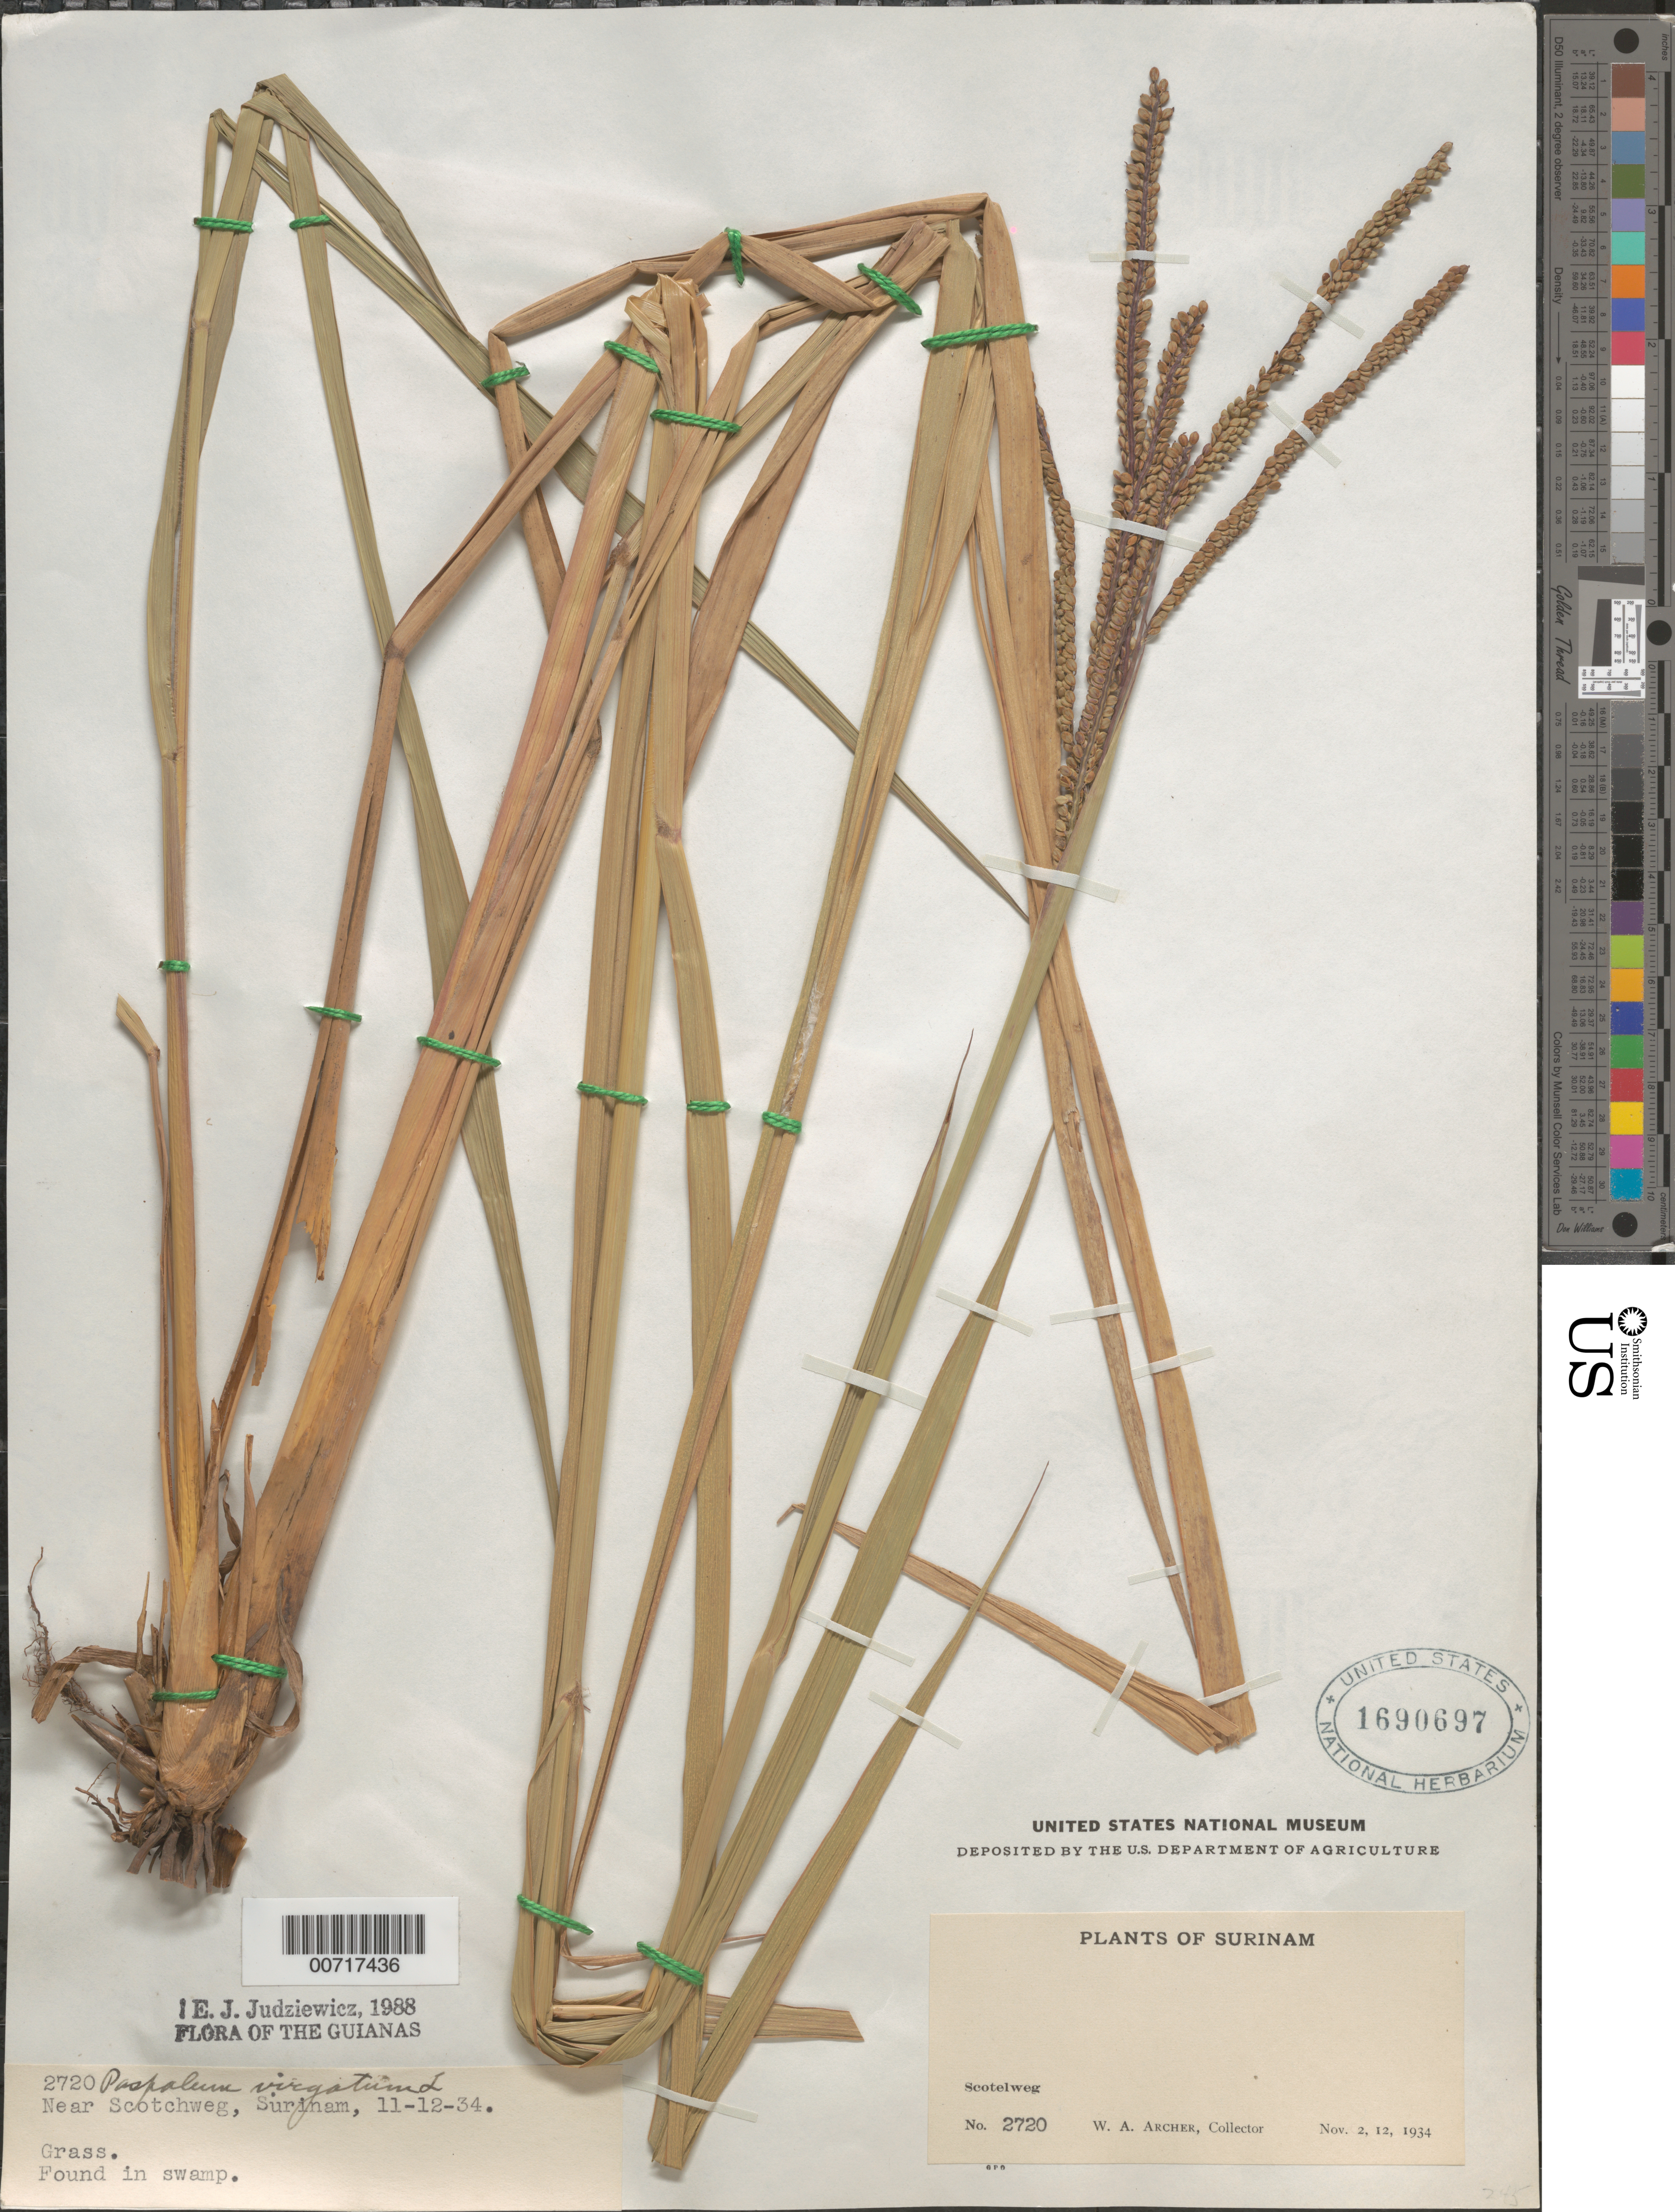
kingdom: Plantae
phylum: Tracheophyta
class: Liliopsida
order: Poales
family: Poaceae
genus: Paspalum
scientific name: Paspalum virgatum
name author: L.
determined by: Judziewicz, E. J.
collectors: W. A. Archer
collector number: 2720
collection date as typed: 2-Nov-34 or 12-Nov-34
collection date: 1934-11-02 or 1934-11-12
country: Suriname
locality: Scotelweg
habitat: Swamp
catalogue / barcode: US 1690697